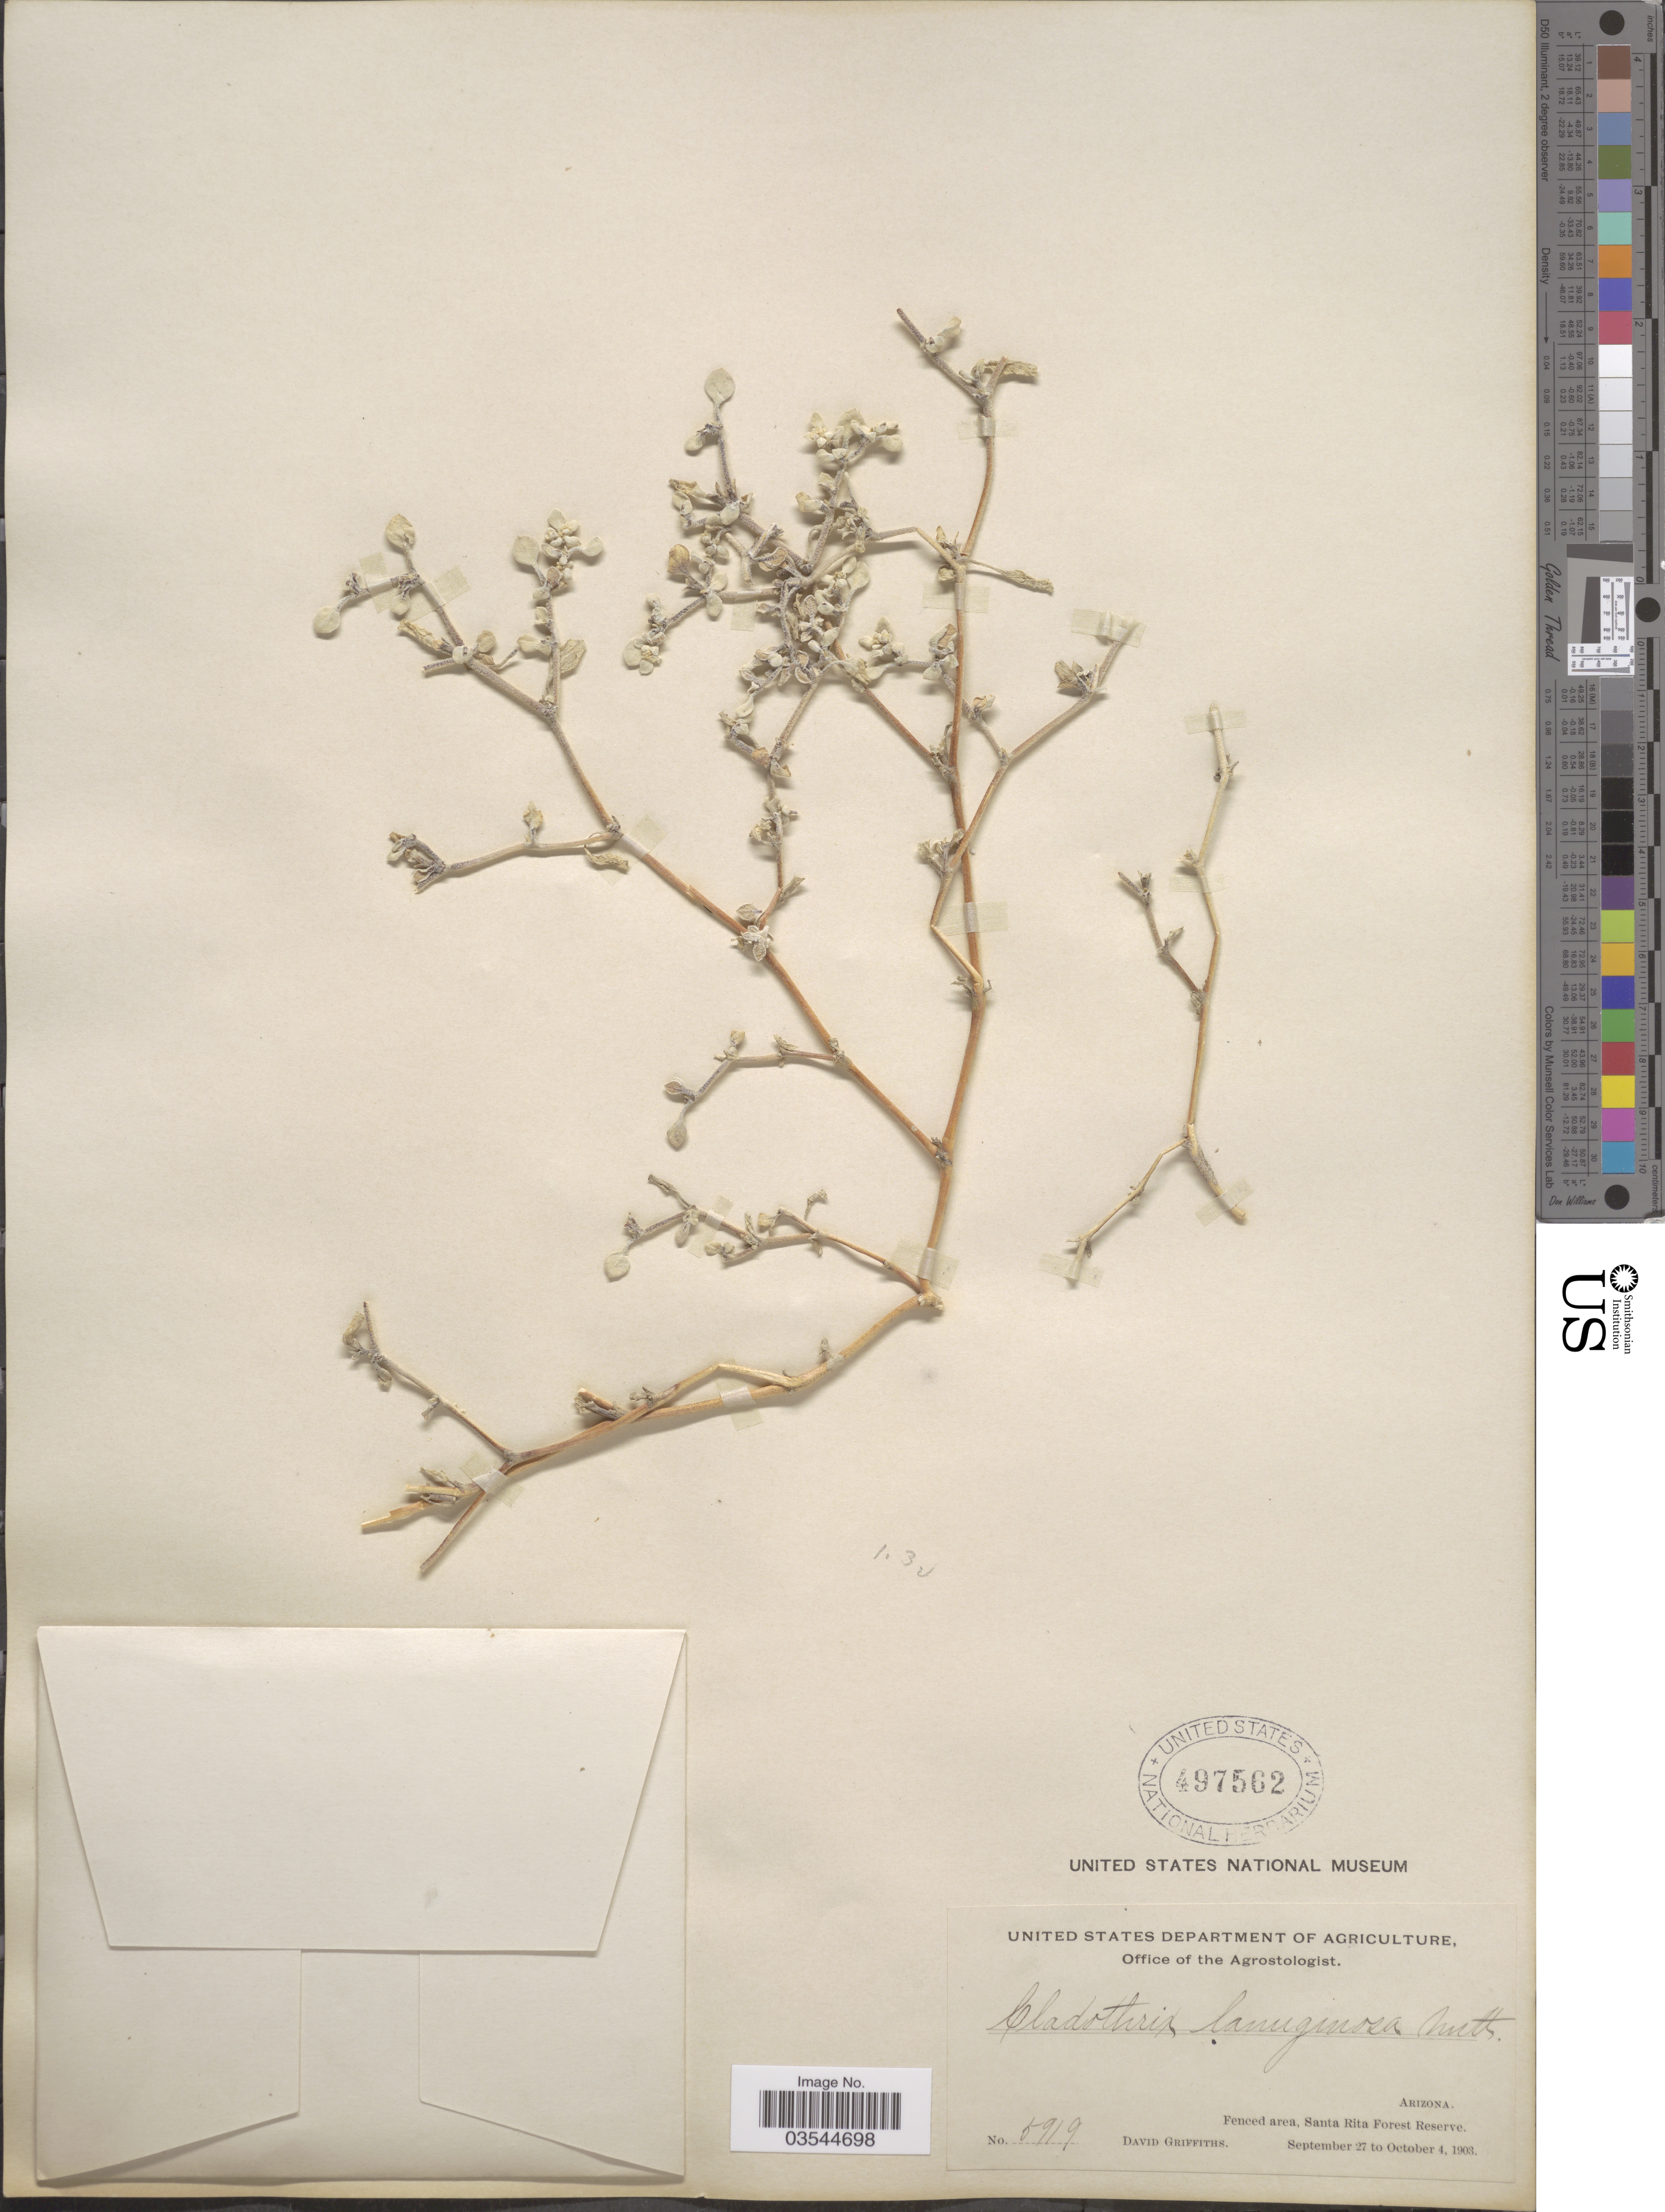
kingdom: Plantae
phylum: Tracheophyta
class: Magnoliopsida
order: Caryophyllales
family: Amaranthaceae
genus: Tidestromia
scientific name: Tidestromia lanuginosa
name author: (Nutt.) Standl.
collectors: D. Griffiths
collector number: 5919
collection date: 1903-09-27/1903-10-04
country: United States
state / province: Arizona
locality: Fenced area, Santa Rita Forest Reserve.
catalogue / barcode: US 497562